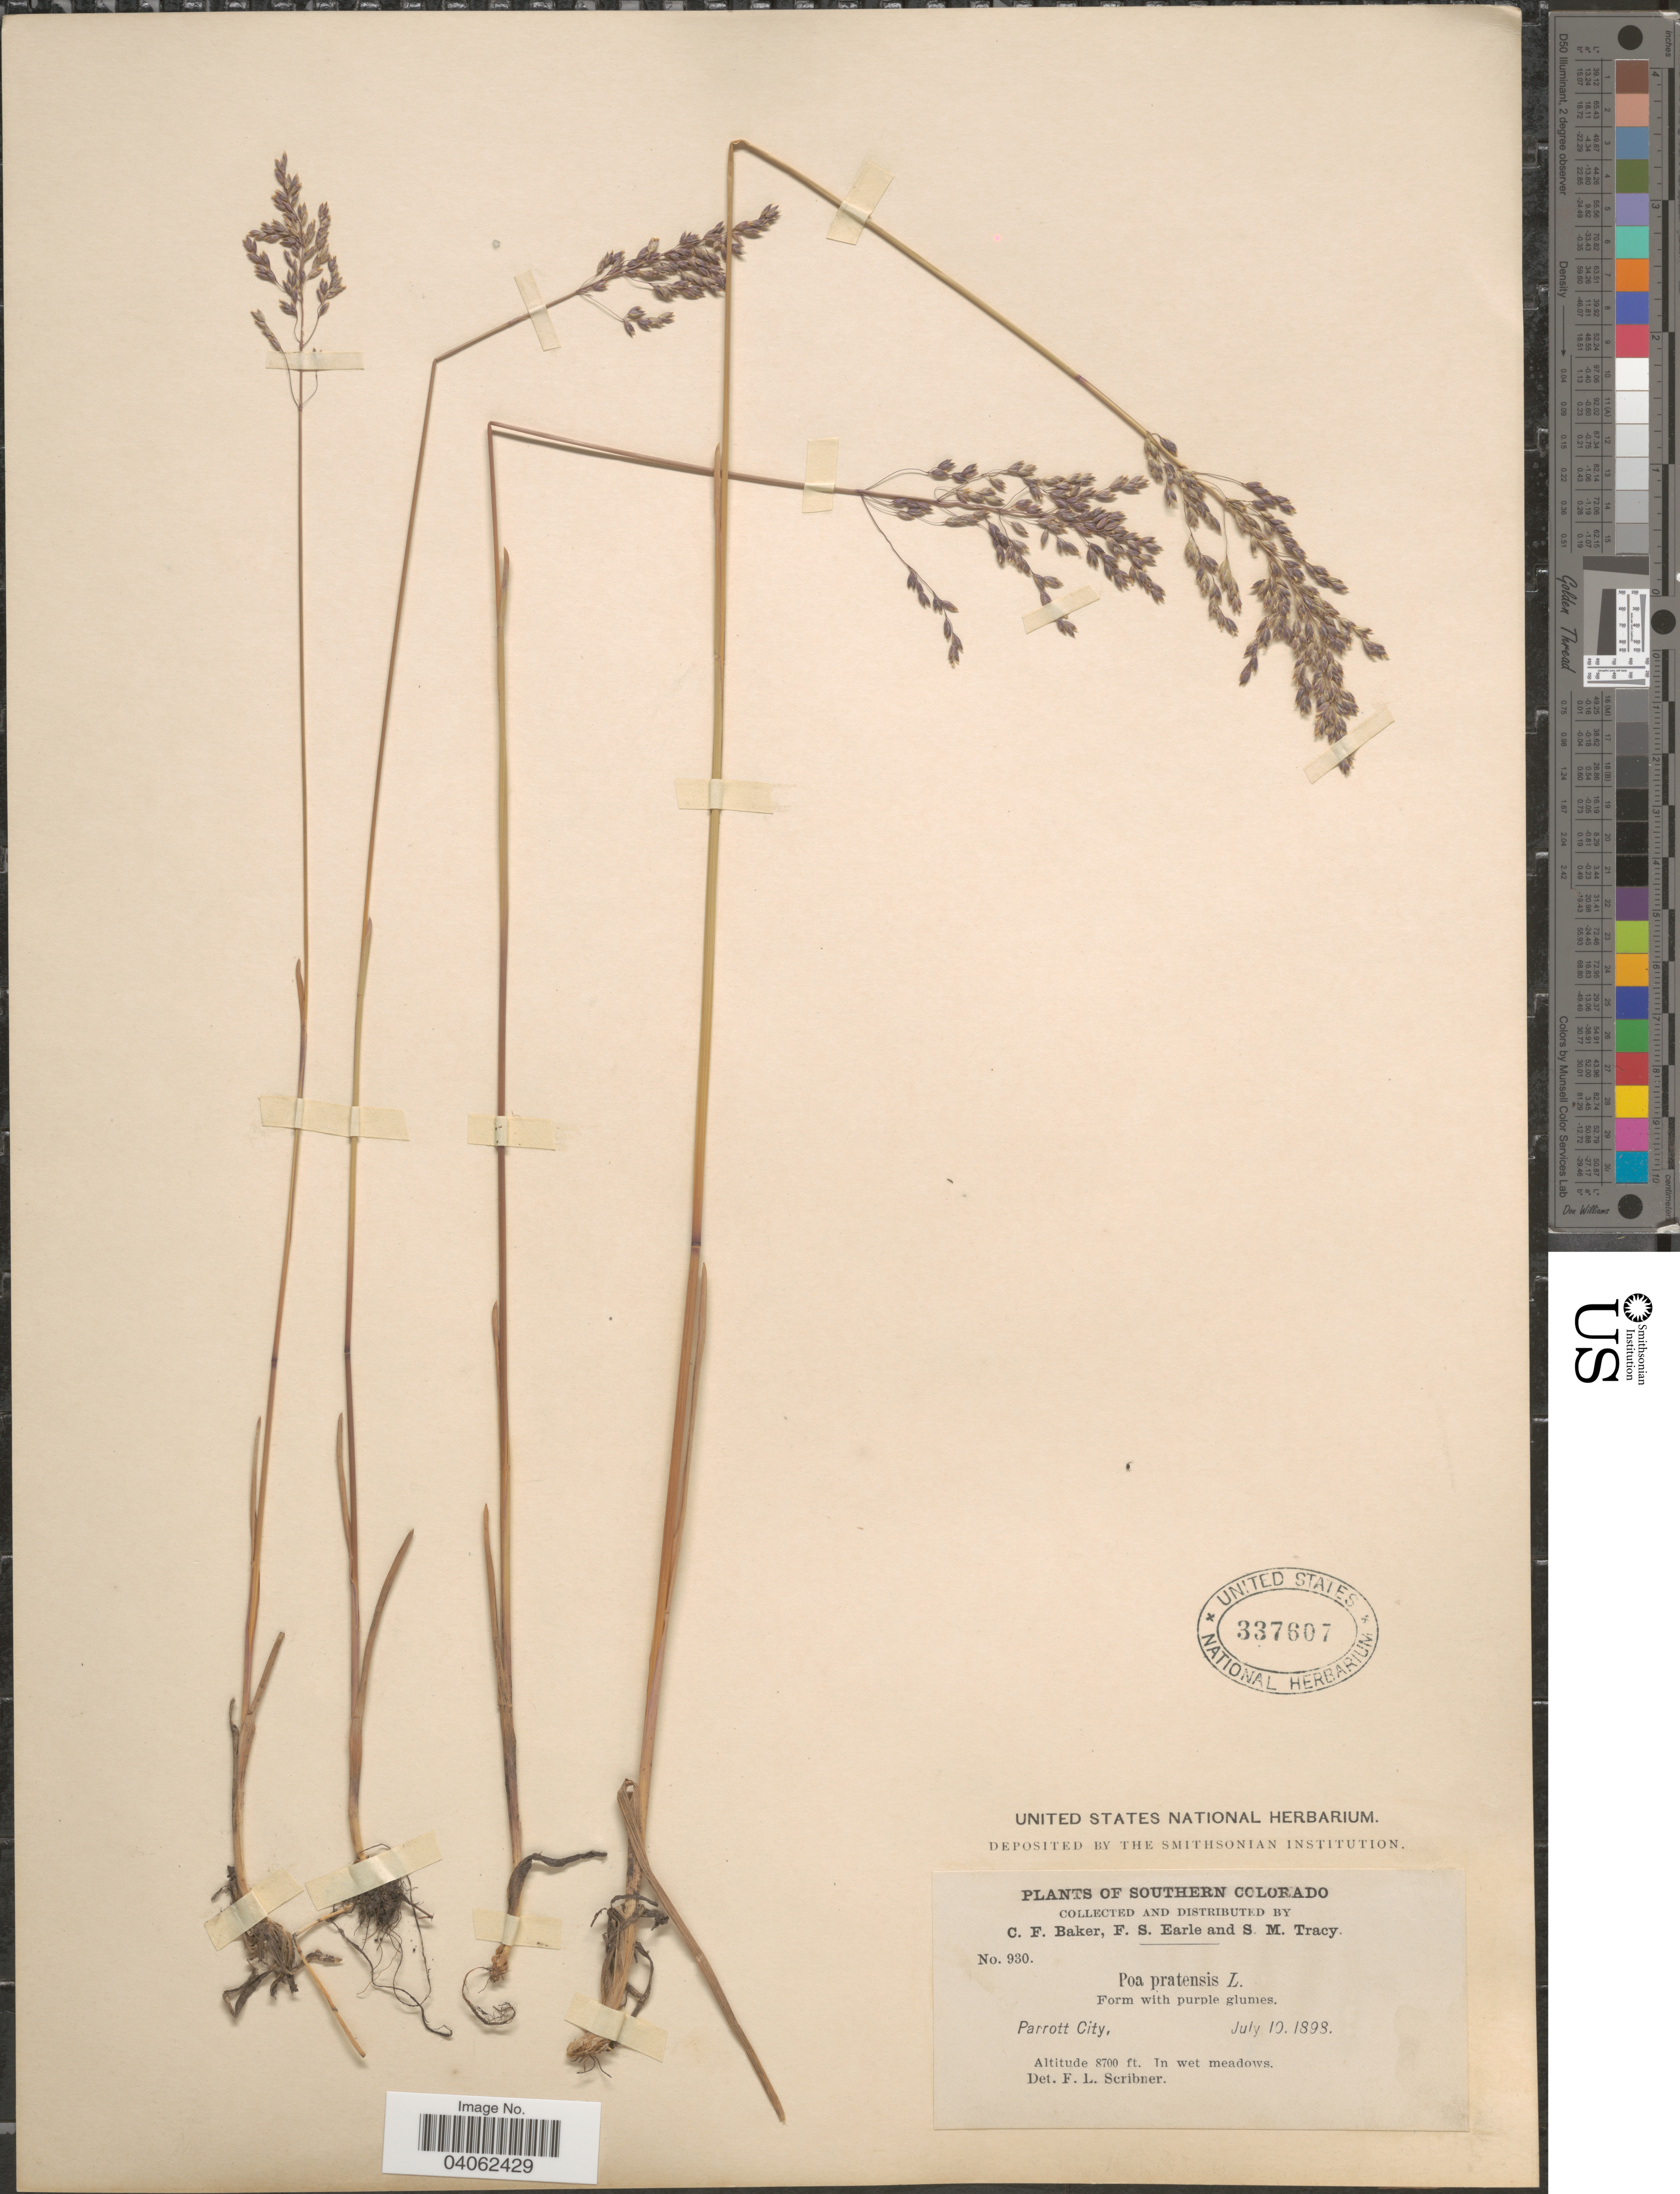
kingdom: Plantae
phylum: Tracheophyta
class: Liliopsida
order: Poales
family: Poaceae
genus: Poa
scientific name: Poa pratensis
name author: L.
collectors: C. F. Baker, F. S. Earle & S. M. Tracy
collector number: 930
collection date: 1898-07-10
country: United States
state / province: Colorado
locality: Southern Colorado. Parrott City.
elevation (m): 2652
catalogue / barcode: US 337607